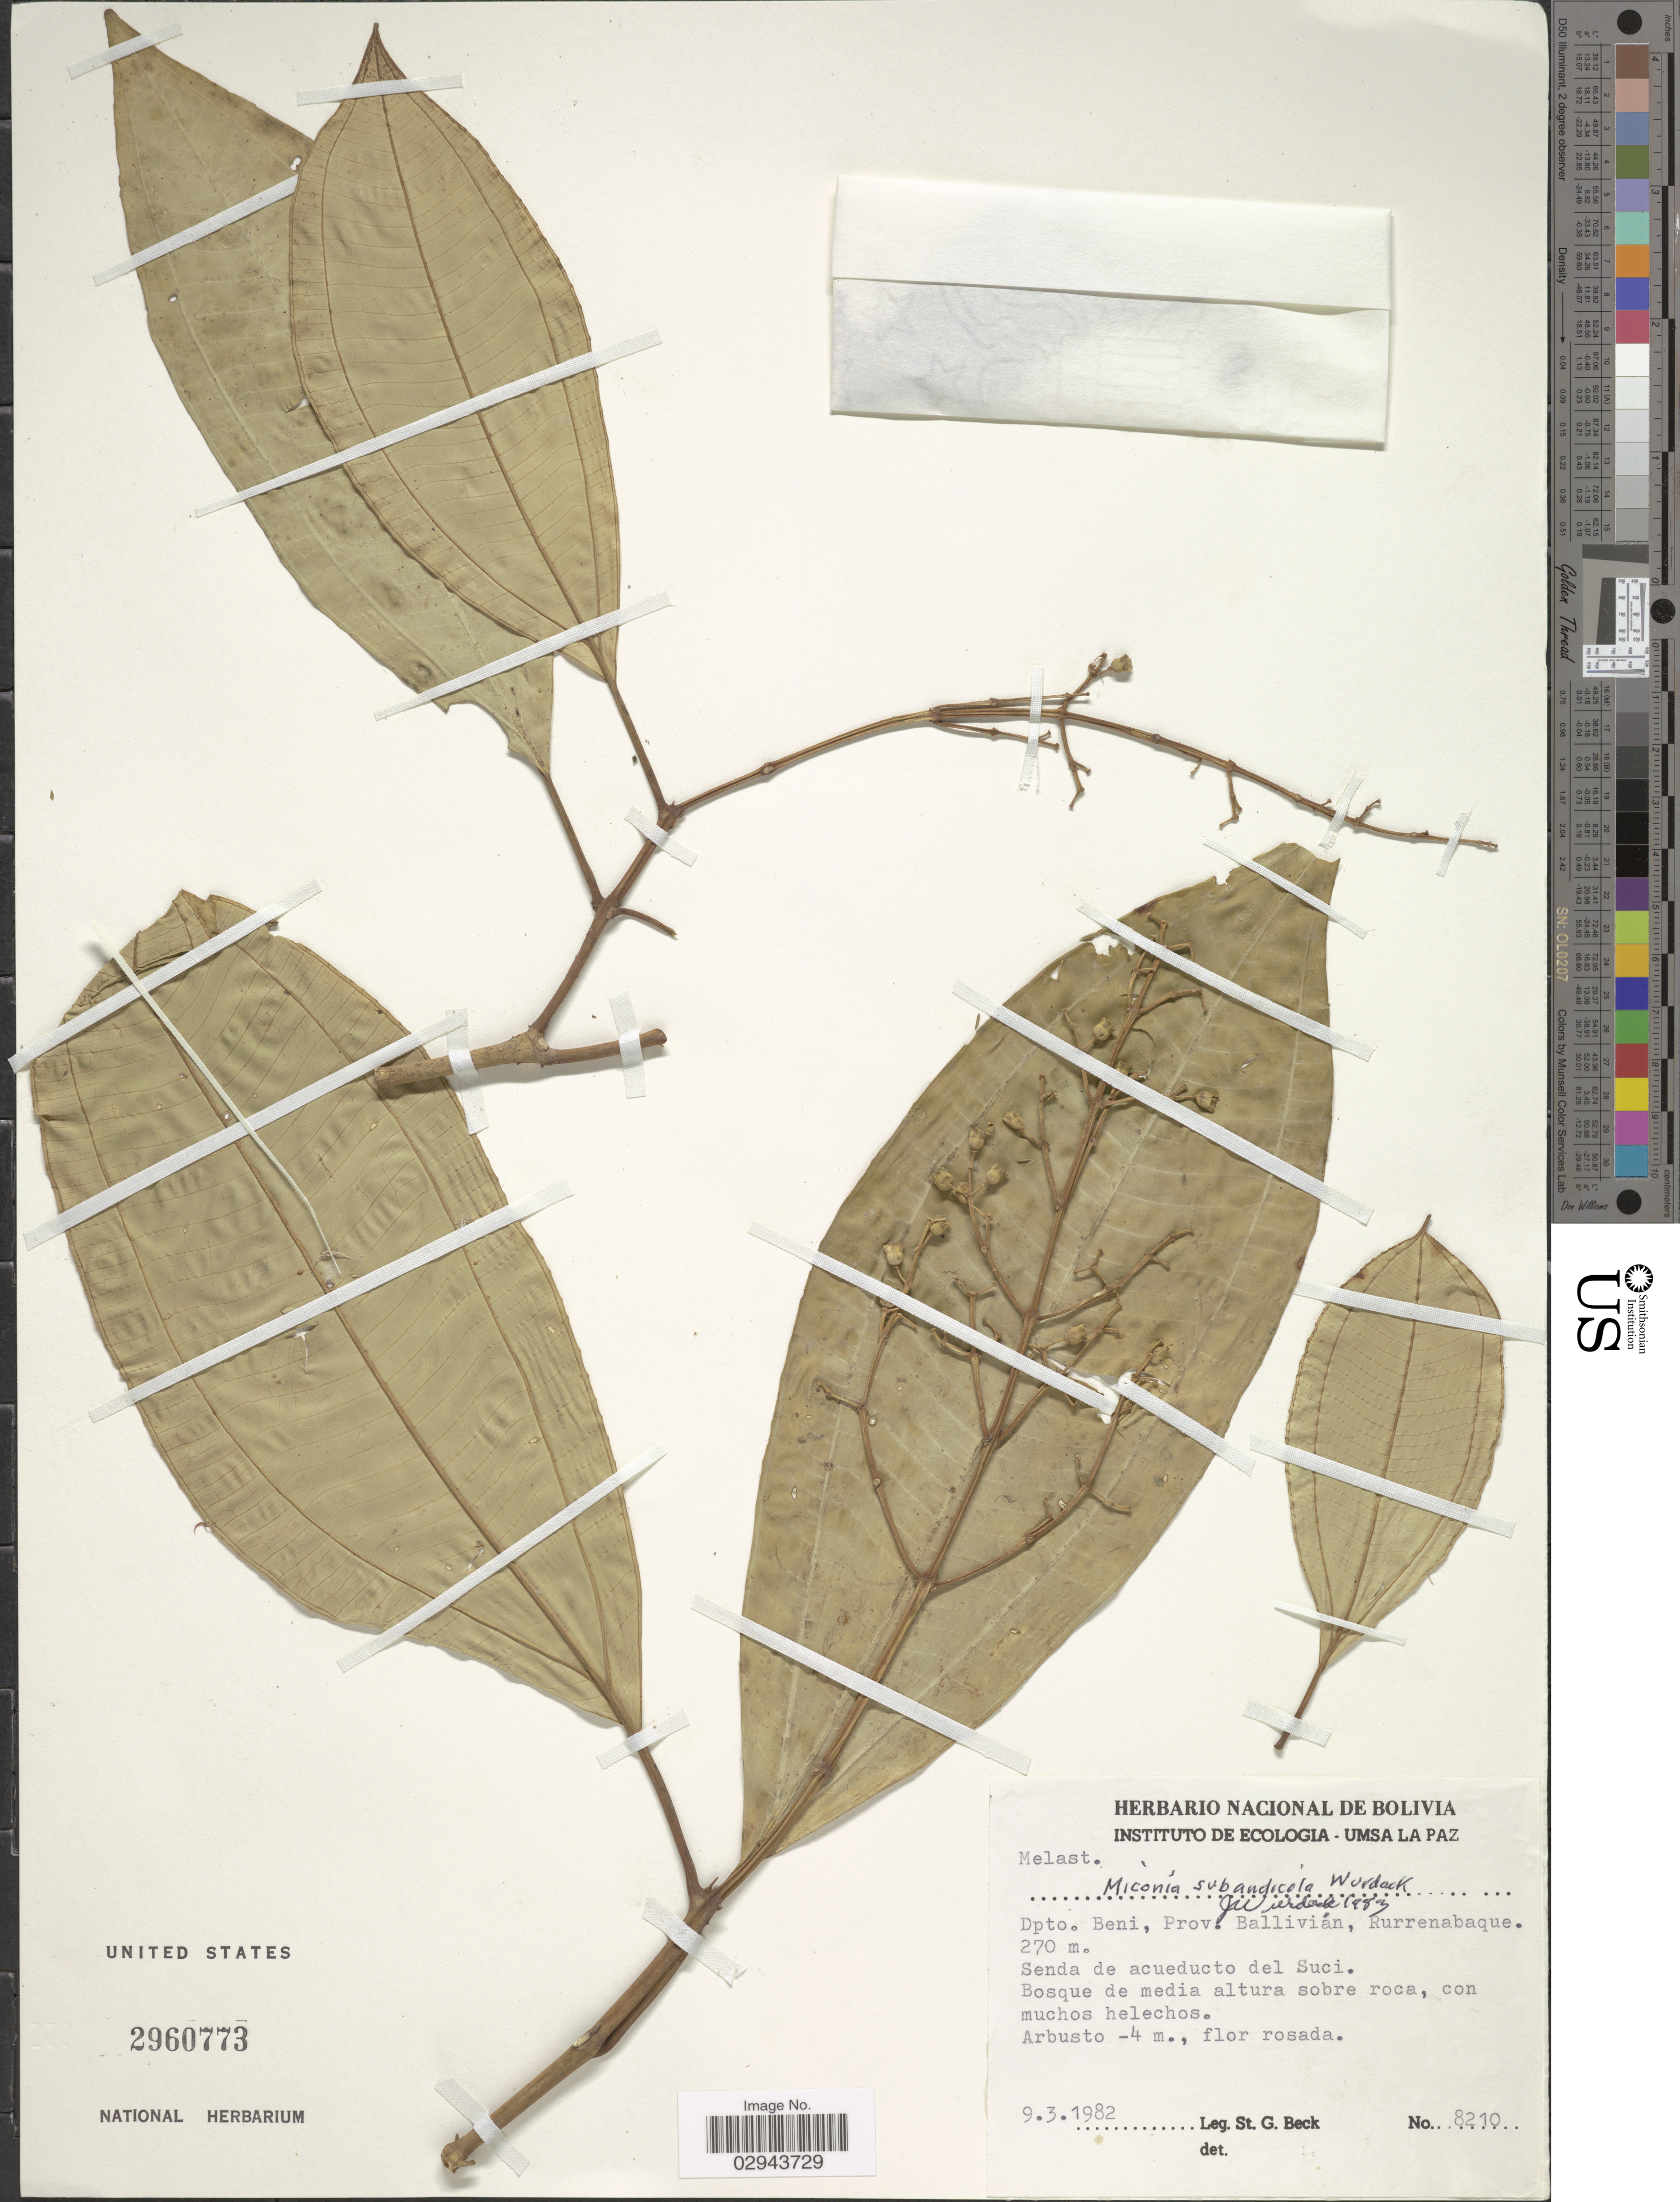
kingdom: Plantae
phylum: Tracheophyta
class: Magnoliopsida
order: Myrtales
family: Melastomataceae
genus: Miconia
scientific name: Miconia subandicola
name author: Wurdack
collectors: S. G. Beck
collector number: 8210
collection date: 1982-03-09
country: Bolivia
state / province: Beni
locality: Dpto. Beni, Prov. Ballivián, Rurrenabaque.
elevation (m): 270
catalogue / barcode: US 2960773